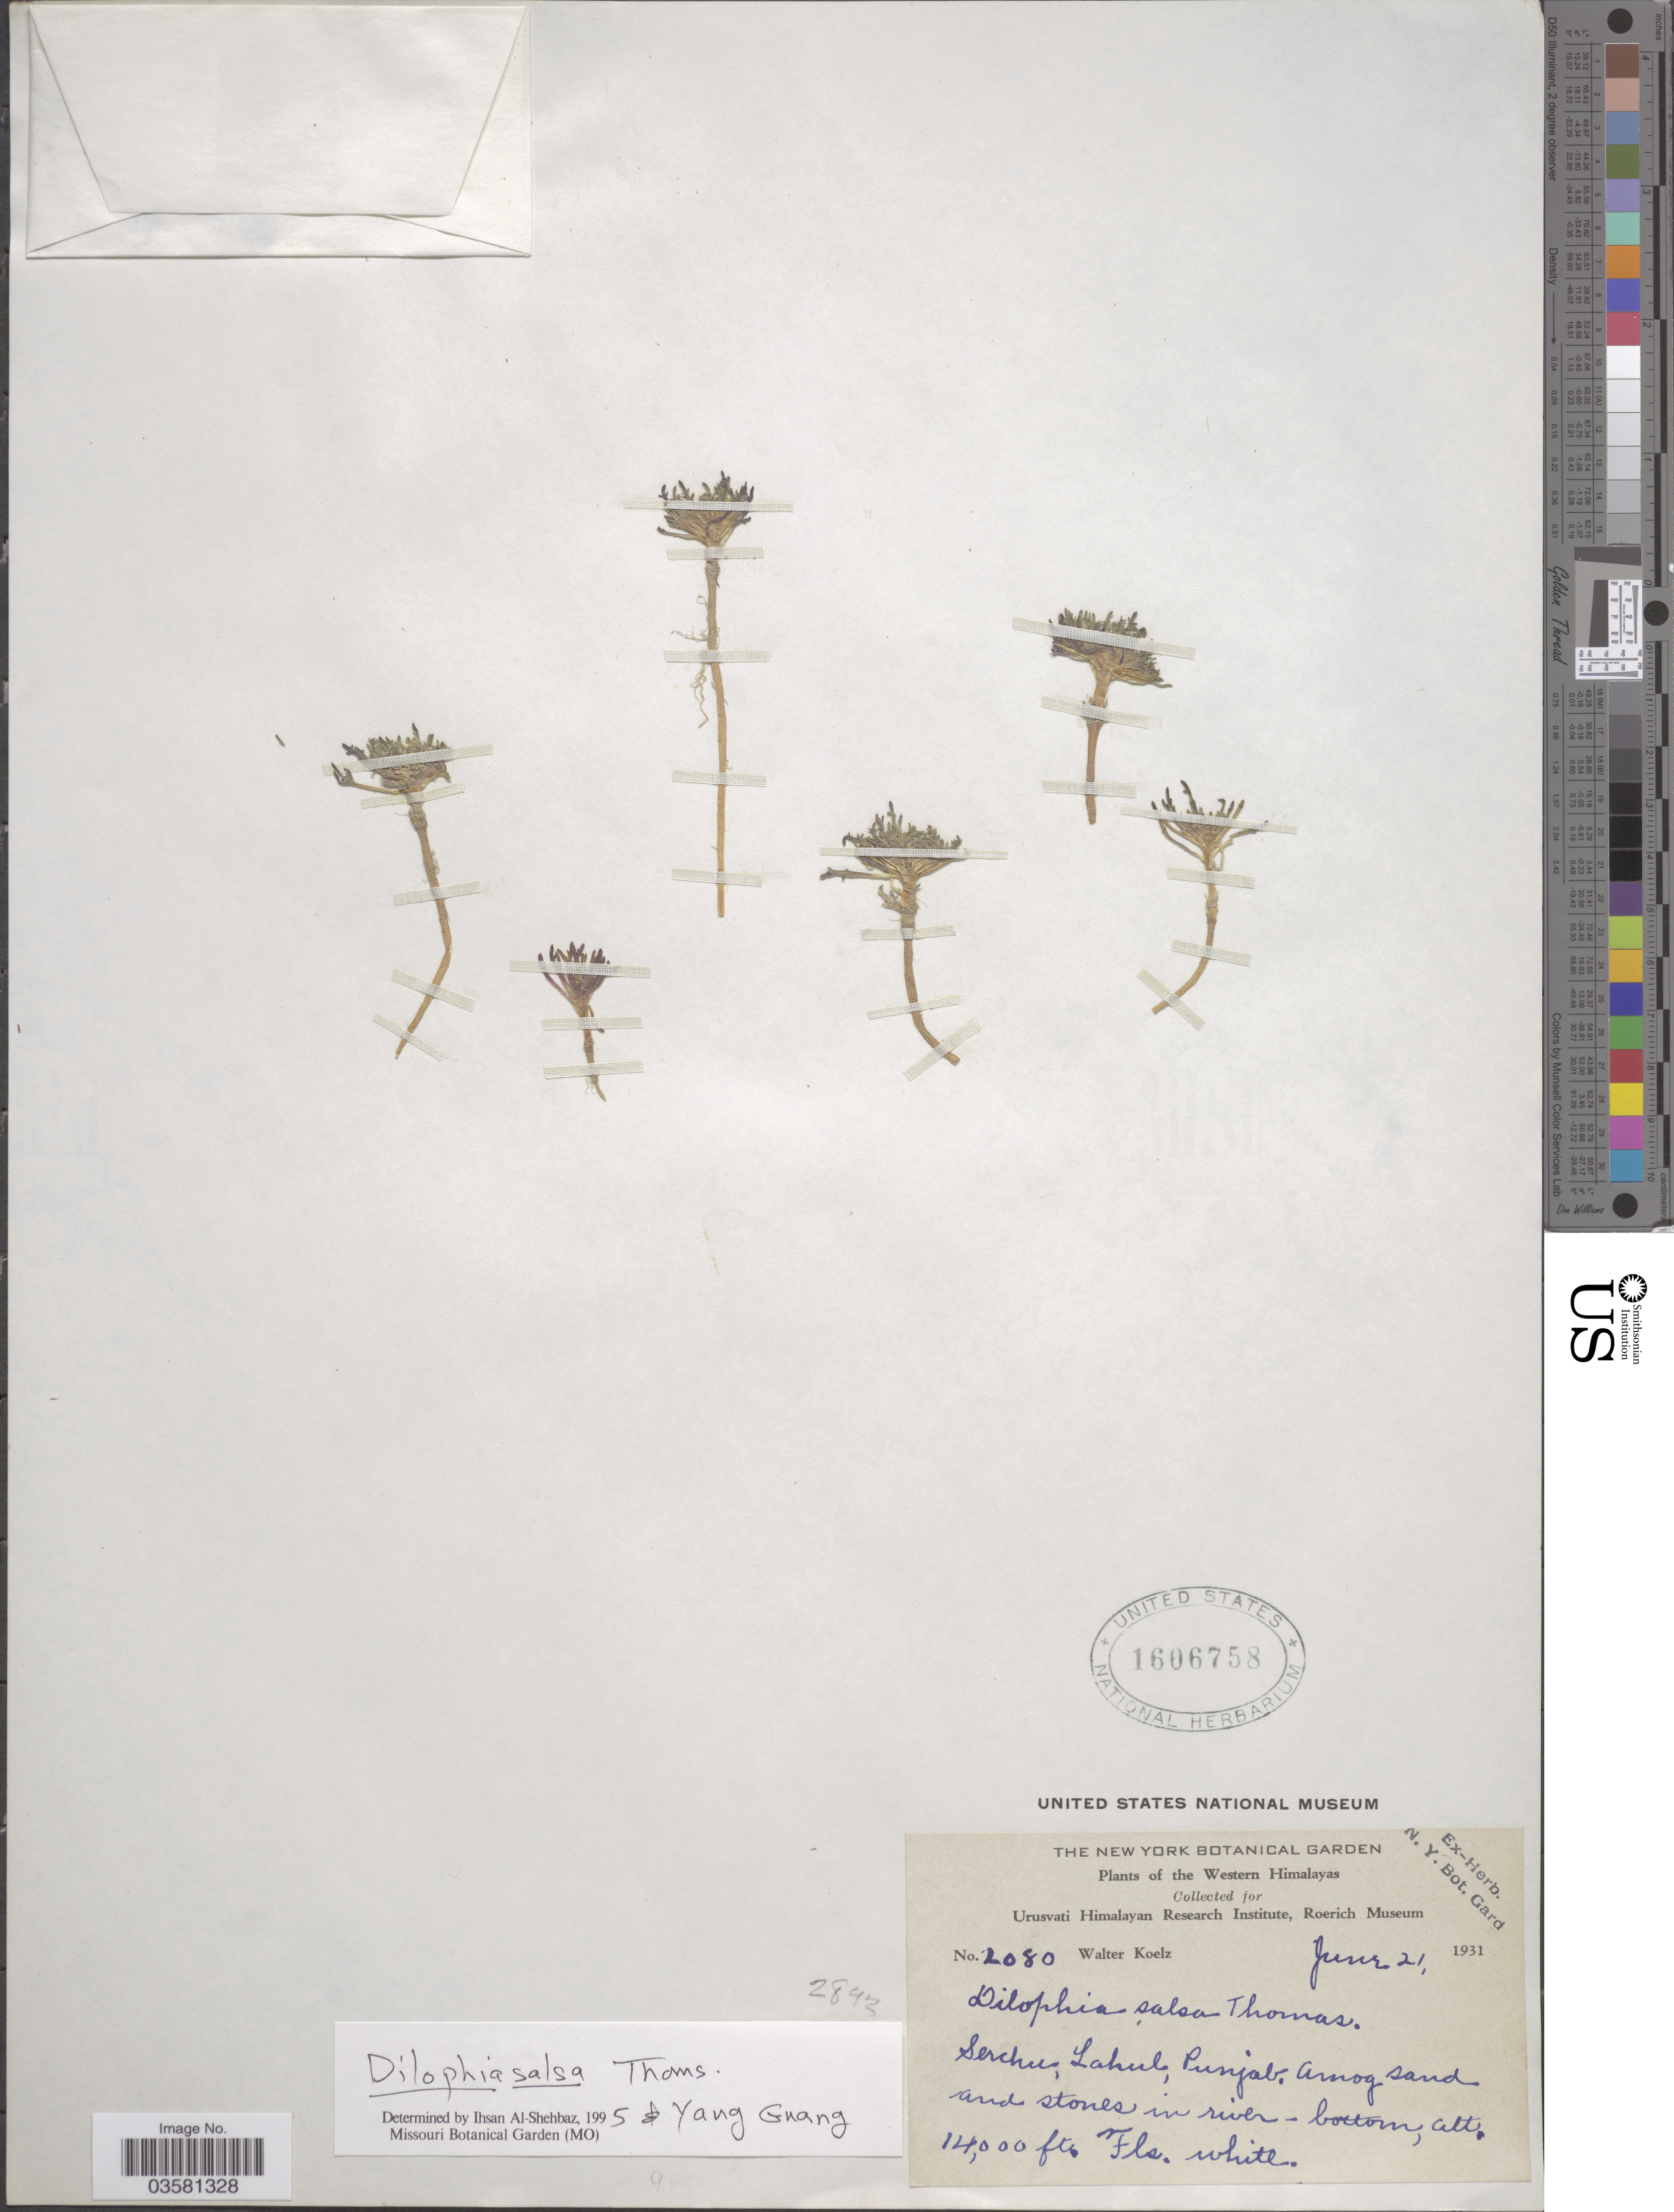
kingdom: Plantae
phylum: Tracheophyta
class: Magnoliopsida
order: Brassicales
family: Brassicaceae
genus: Dilophia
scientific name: Dilophia salsa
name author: Thomson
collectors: W. N. Koelz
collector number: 2080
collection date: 1931-06-21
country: India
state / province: Punjab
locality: The Western Himalayas. Serchu, Lahul, Punjab.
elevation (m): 4267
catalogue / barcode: US 1606758